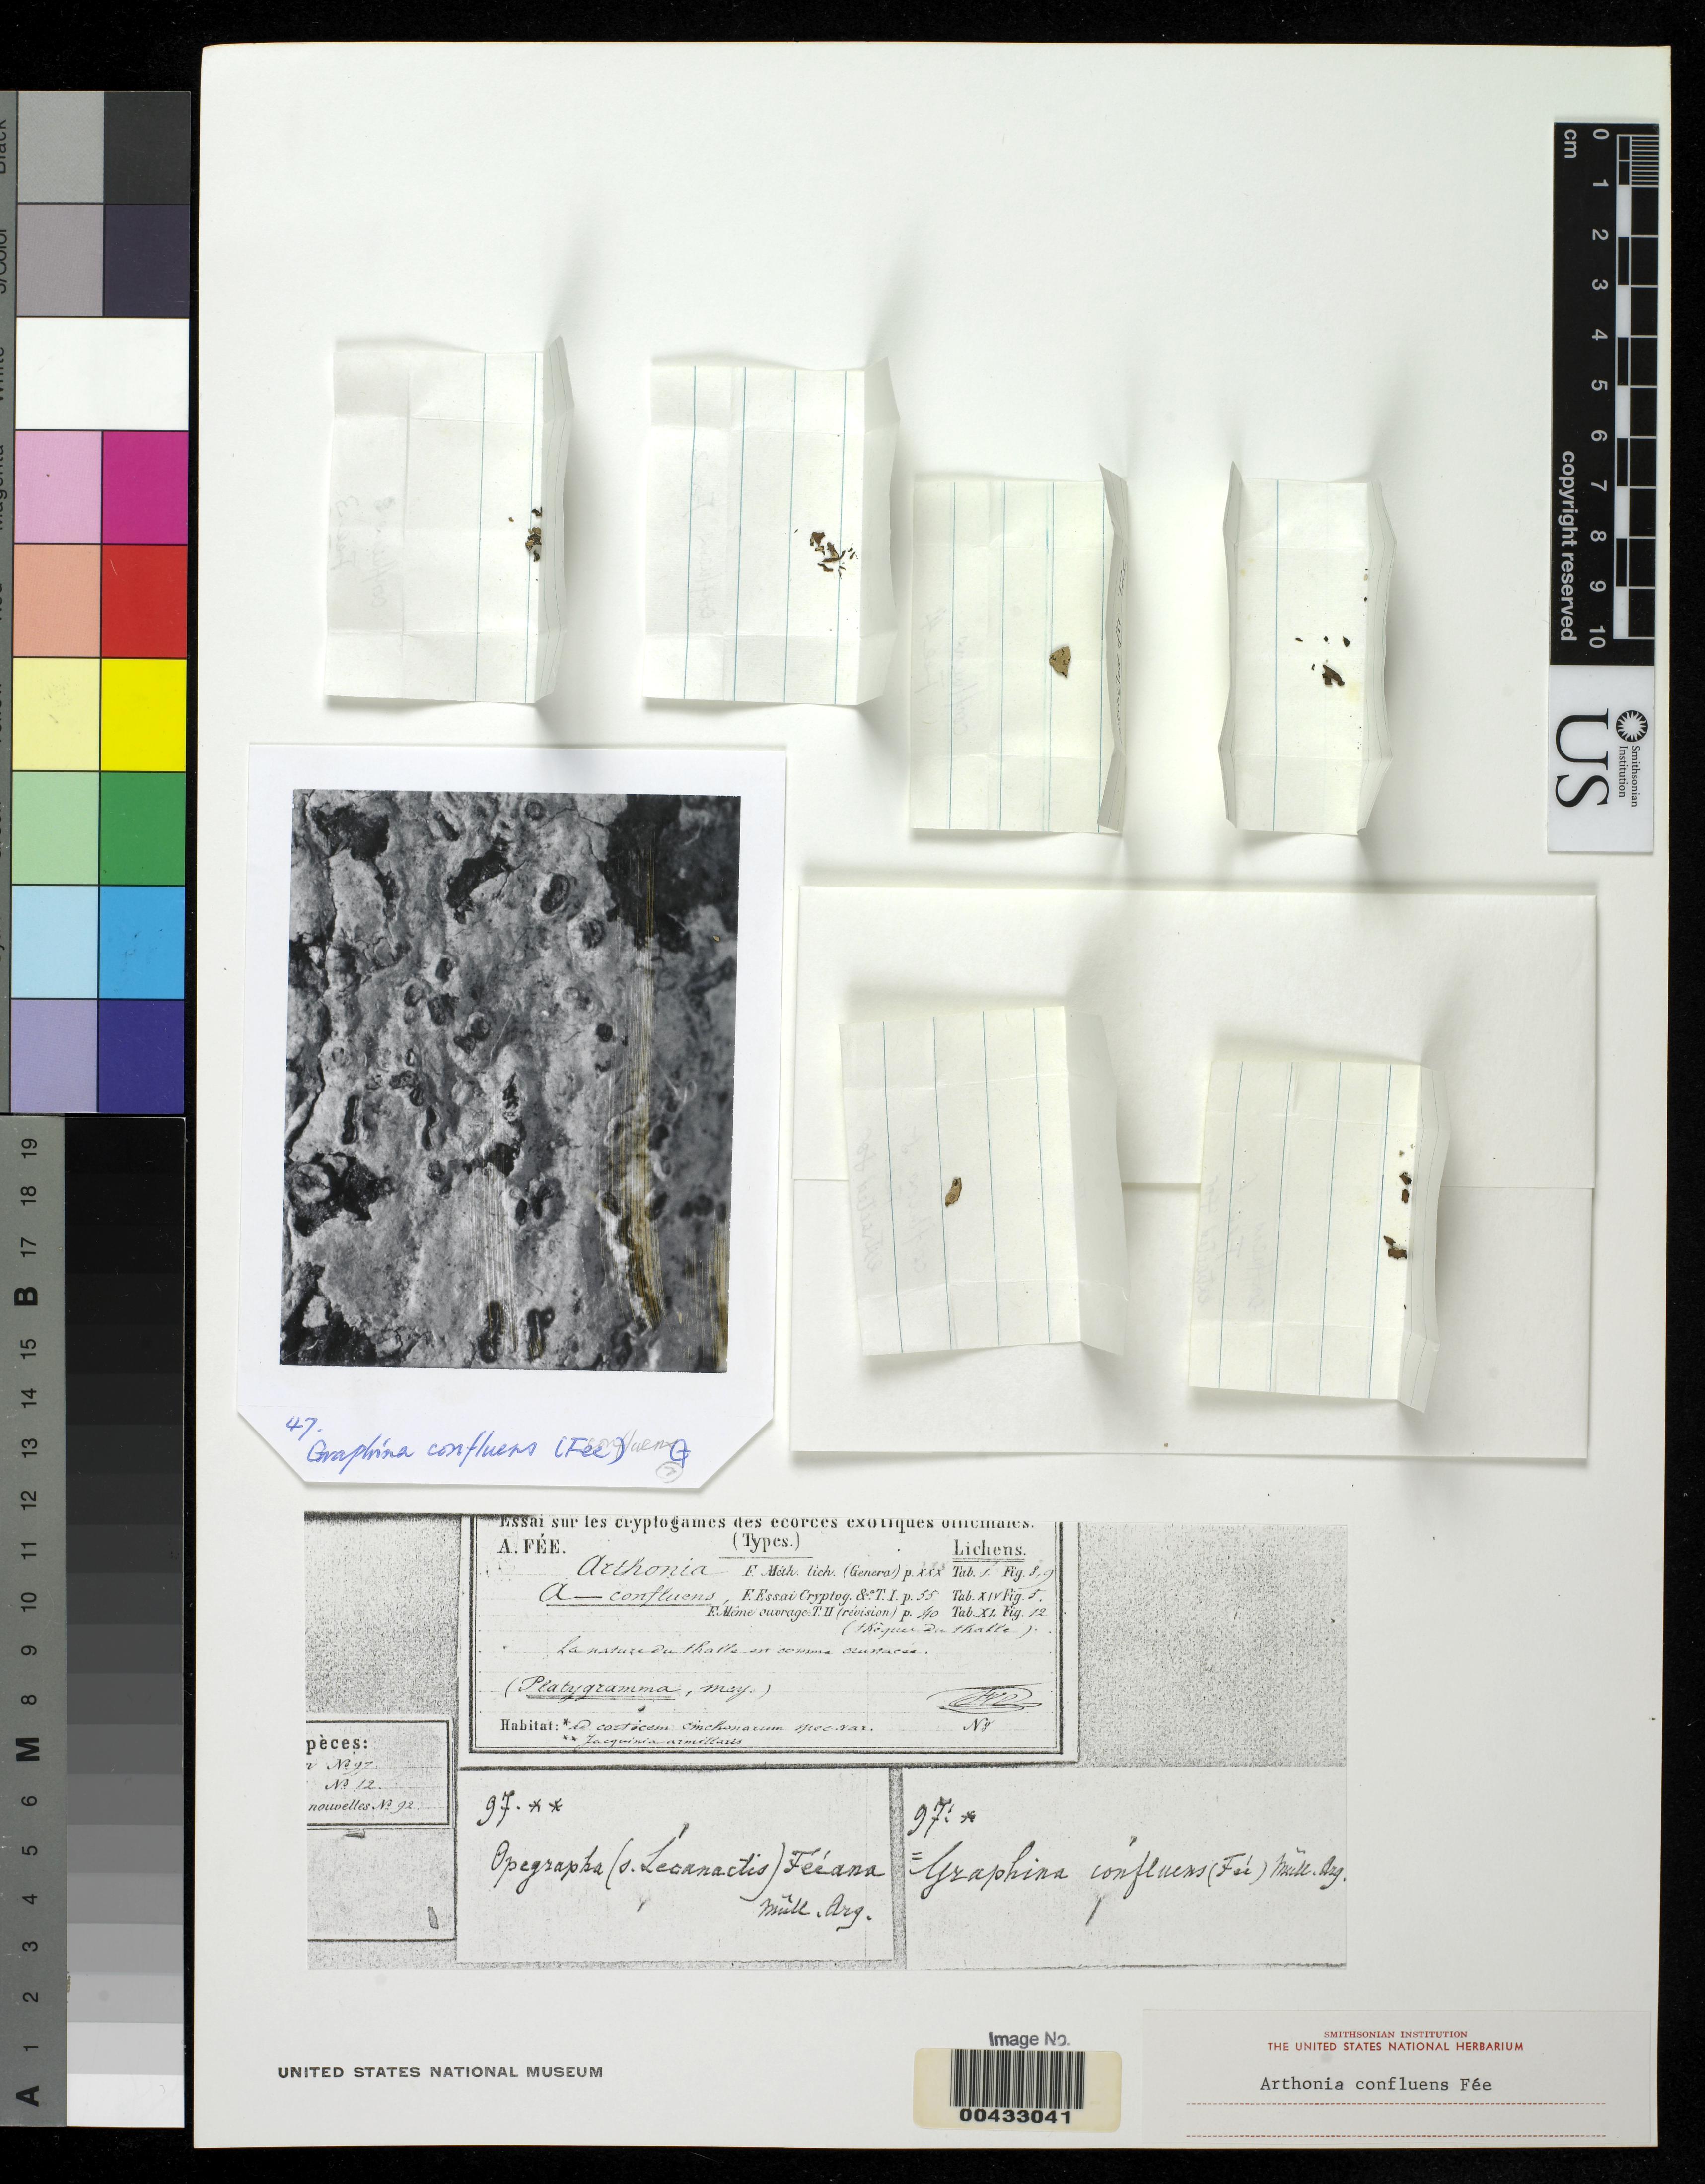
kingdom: Fungi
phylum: Ascomycota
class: Arthoniomycetes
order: Arthoniales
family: Arthoniaceae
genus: Arthonia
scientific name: Arthonia confluens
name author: Fée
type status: Type Fragment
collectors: A. L. Fée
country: United States